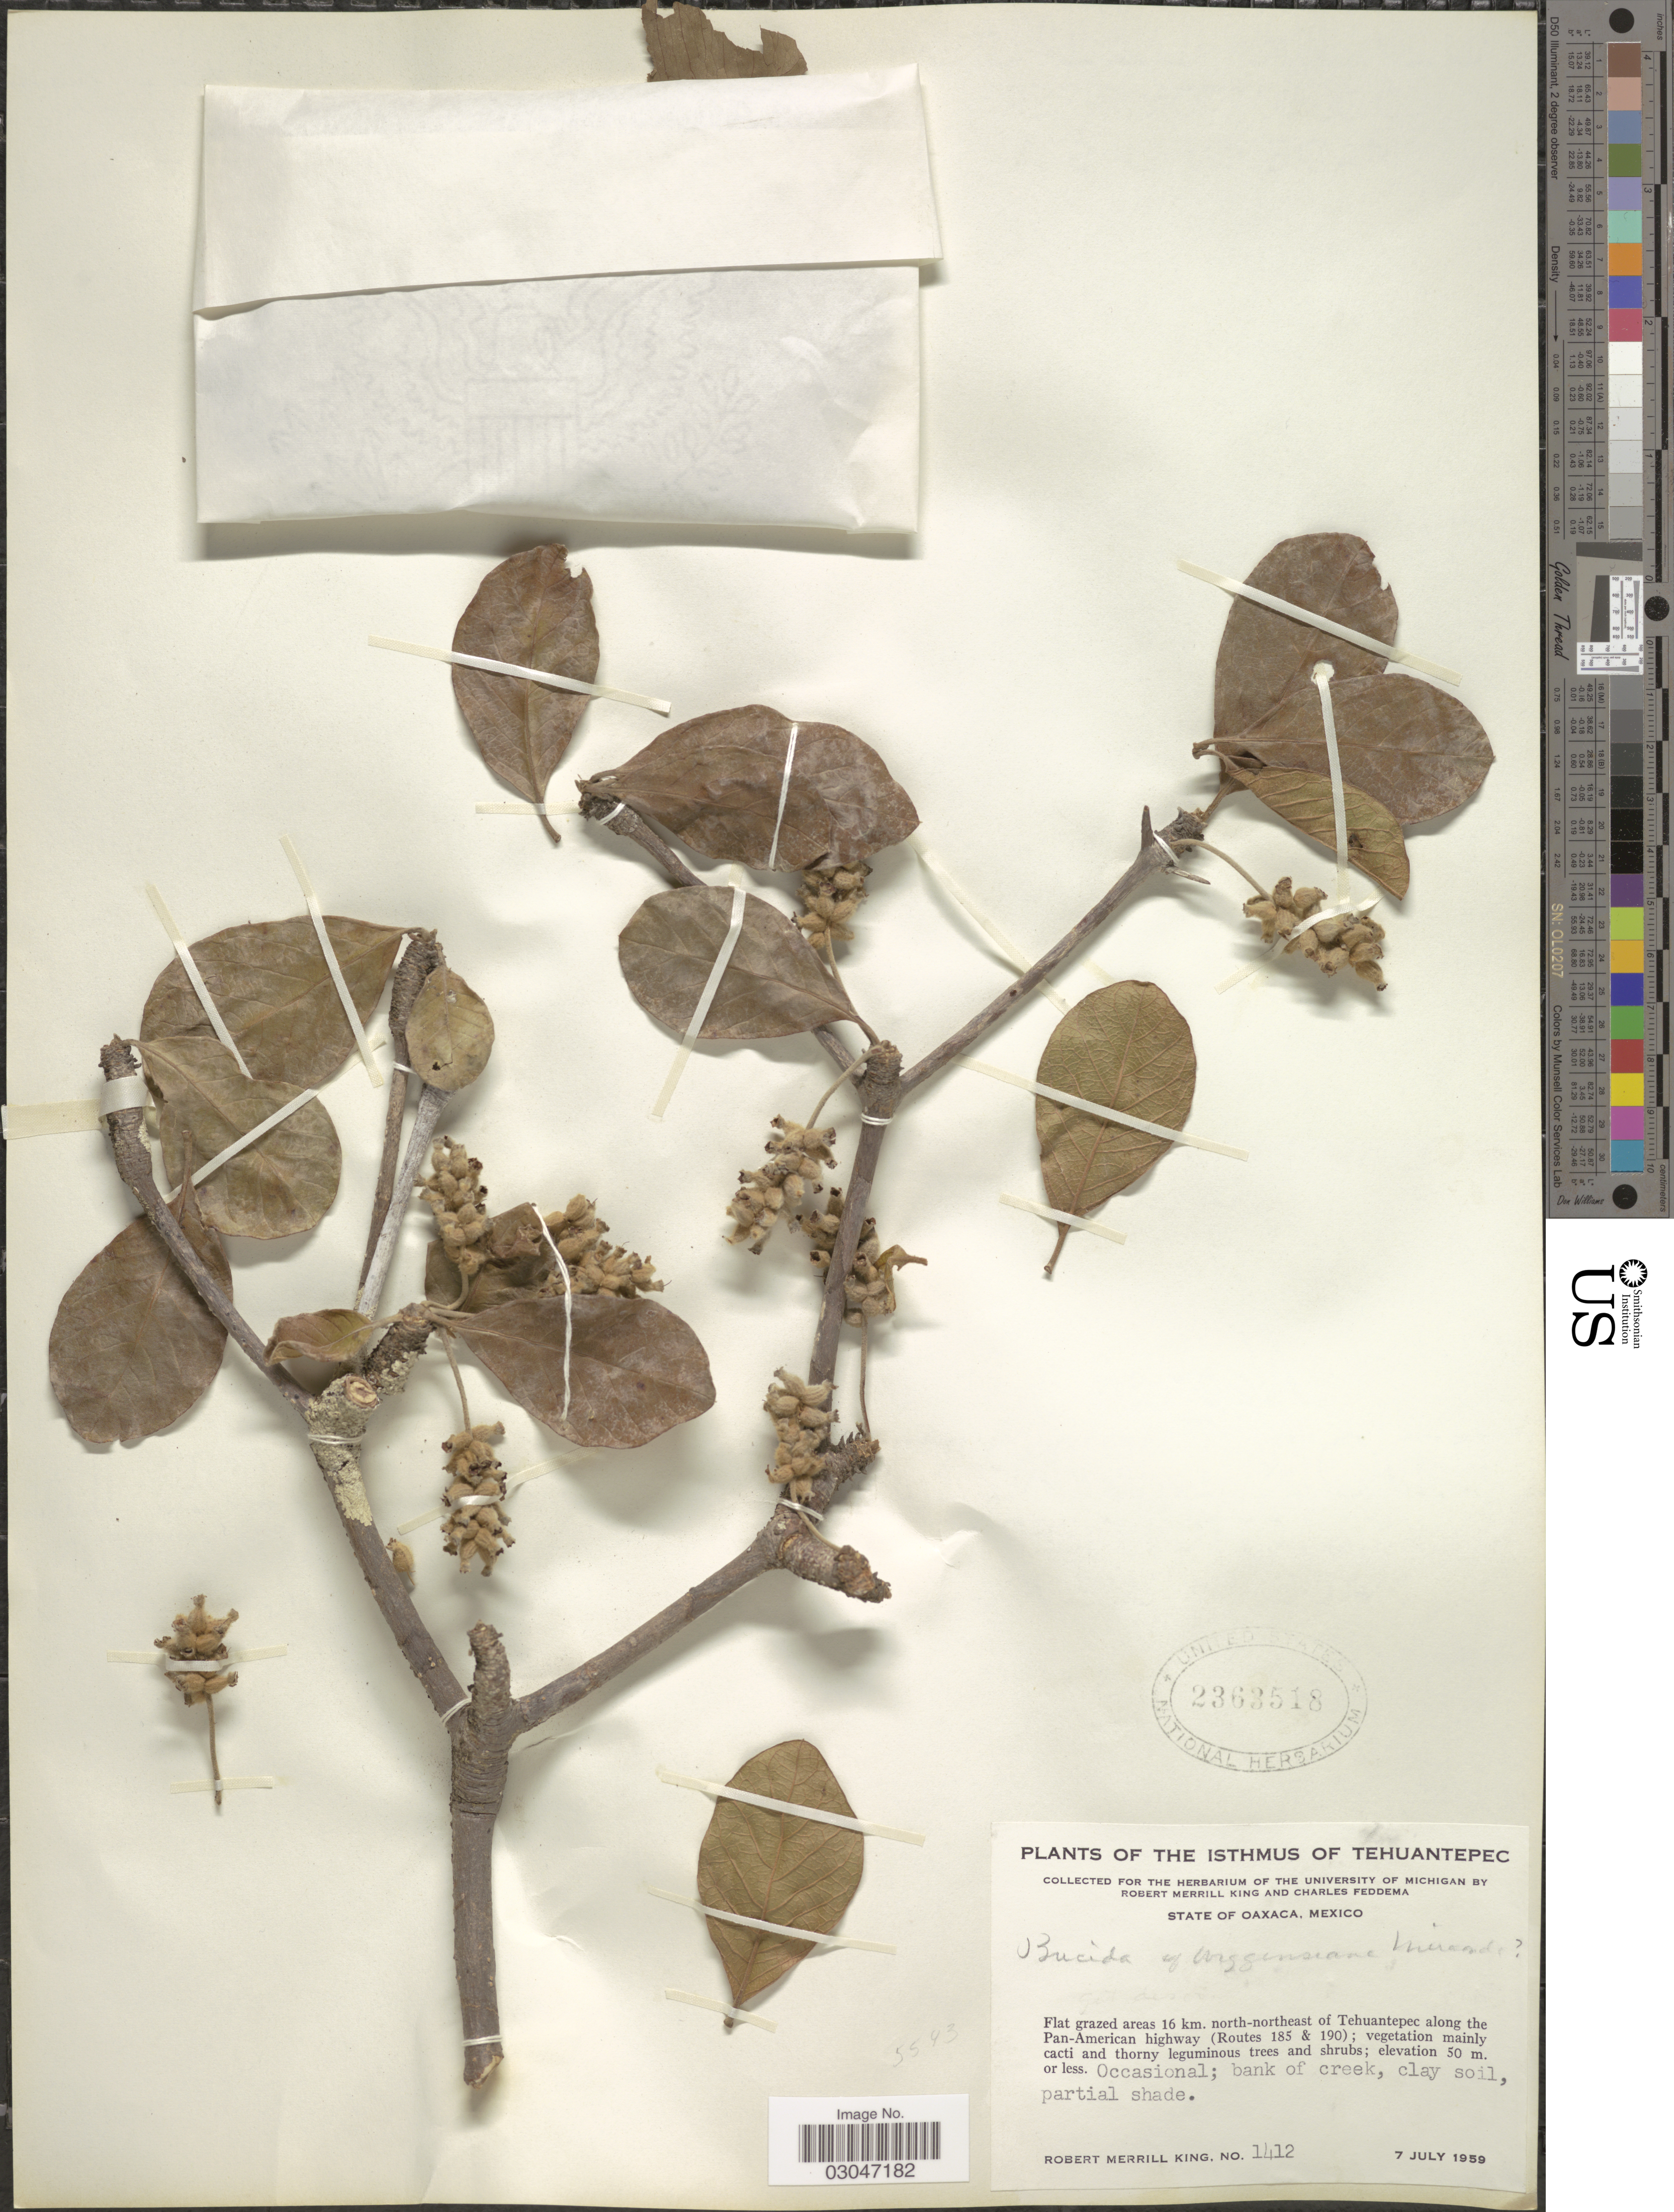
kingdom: Plantae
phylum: Tracheophyta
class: Magnoliopsida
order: Myrtales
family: Combretaceae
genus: Terminalia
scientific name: Terminalia macrostachya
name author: (Standl.) Alwan & Stace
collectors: R. M. King & C. Feddema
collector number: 1412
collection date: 1959-07-07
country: Mexico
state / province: Oaxaca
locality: The Isthmus of Tehuantepec, Flat grazed areas 16 km. north-northeast of Tehuantepec along the Pan-American highway (Routes 185 & 190).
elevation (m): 50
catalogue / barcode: US 2363518